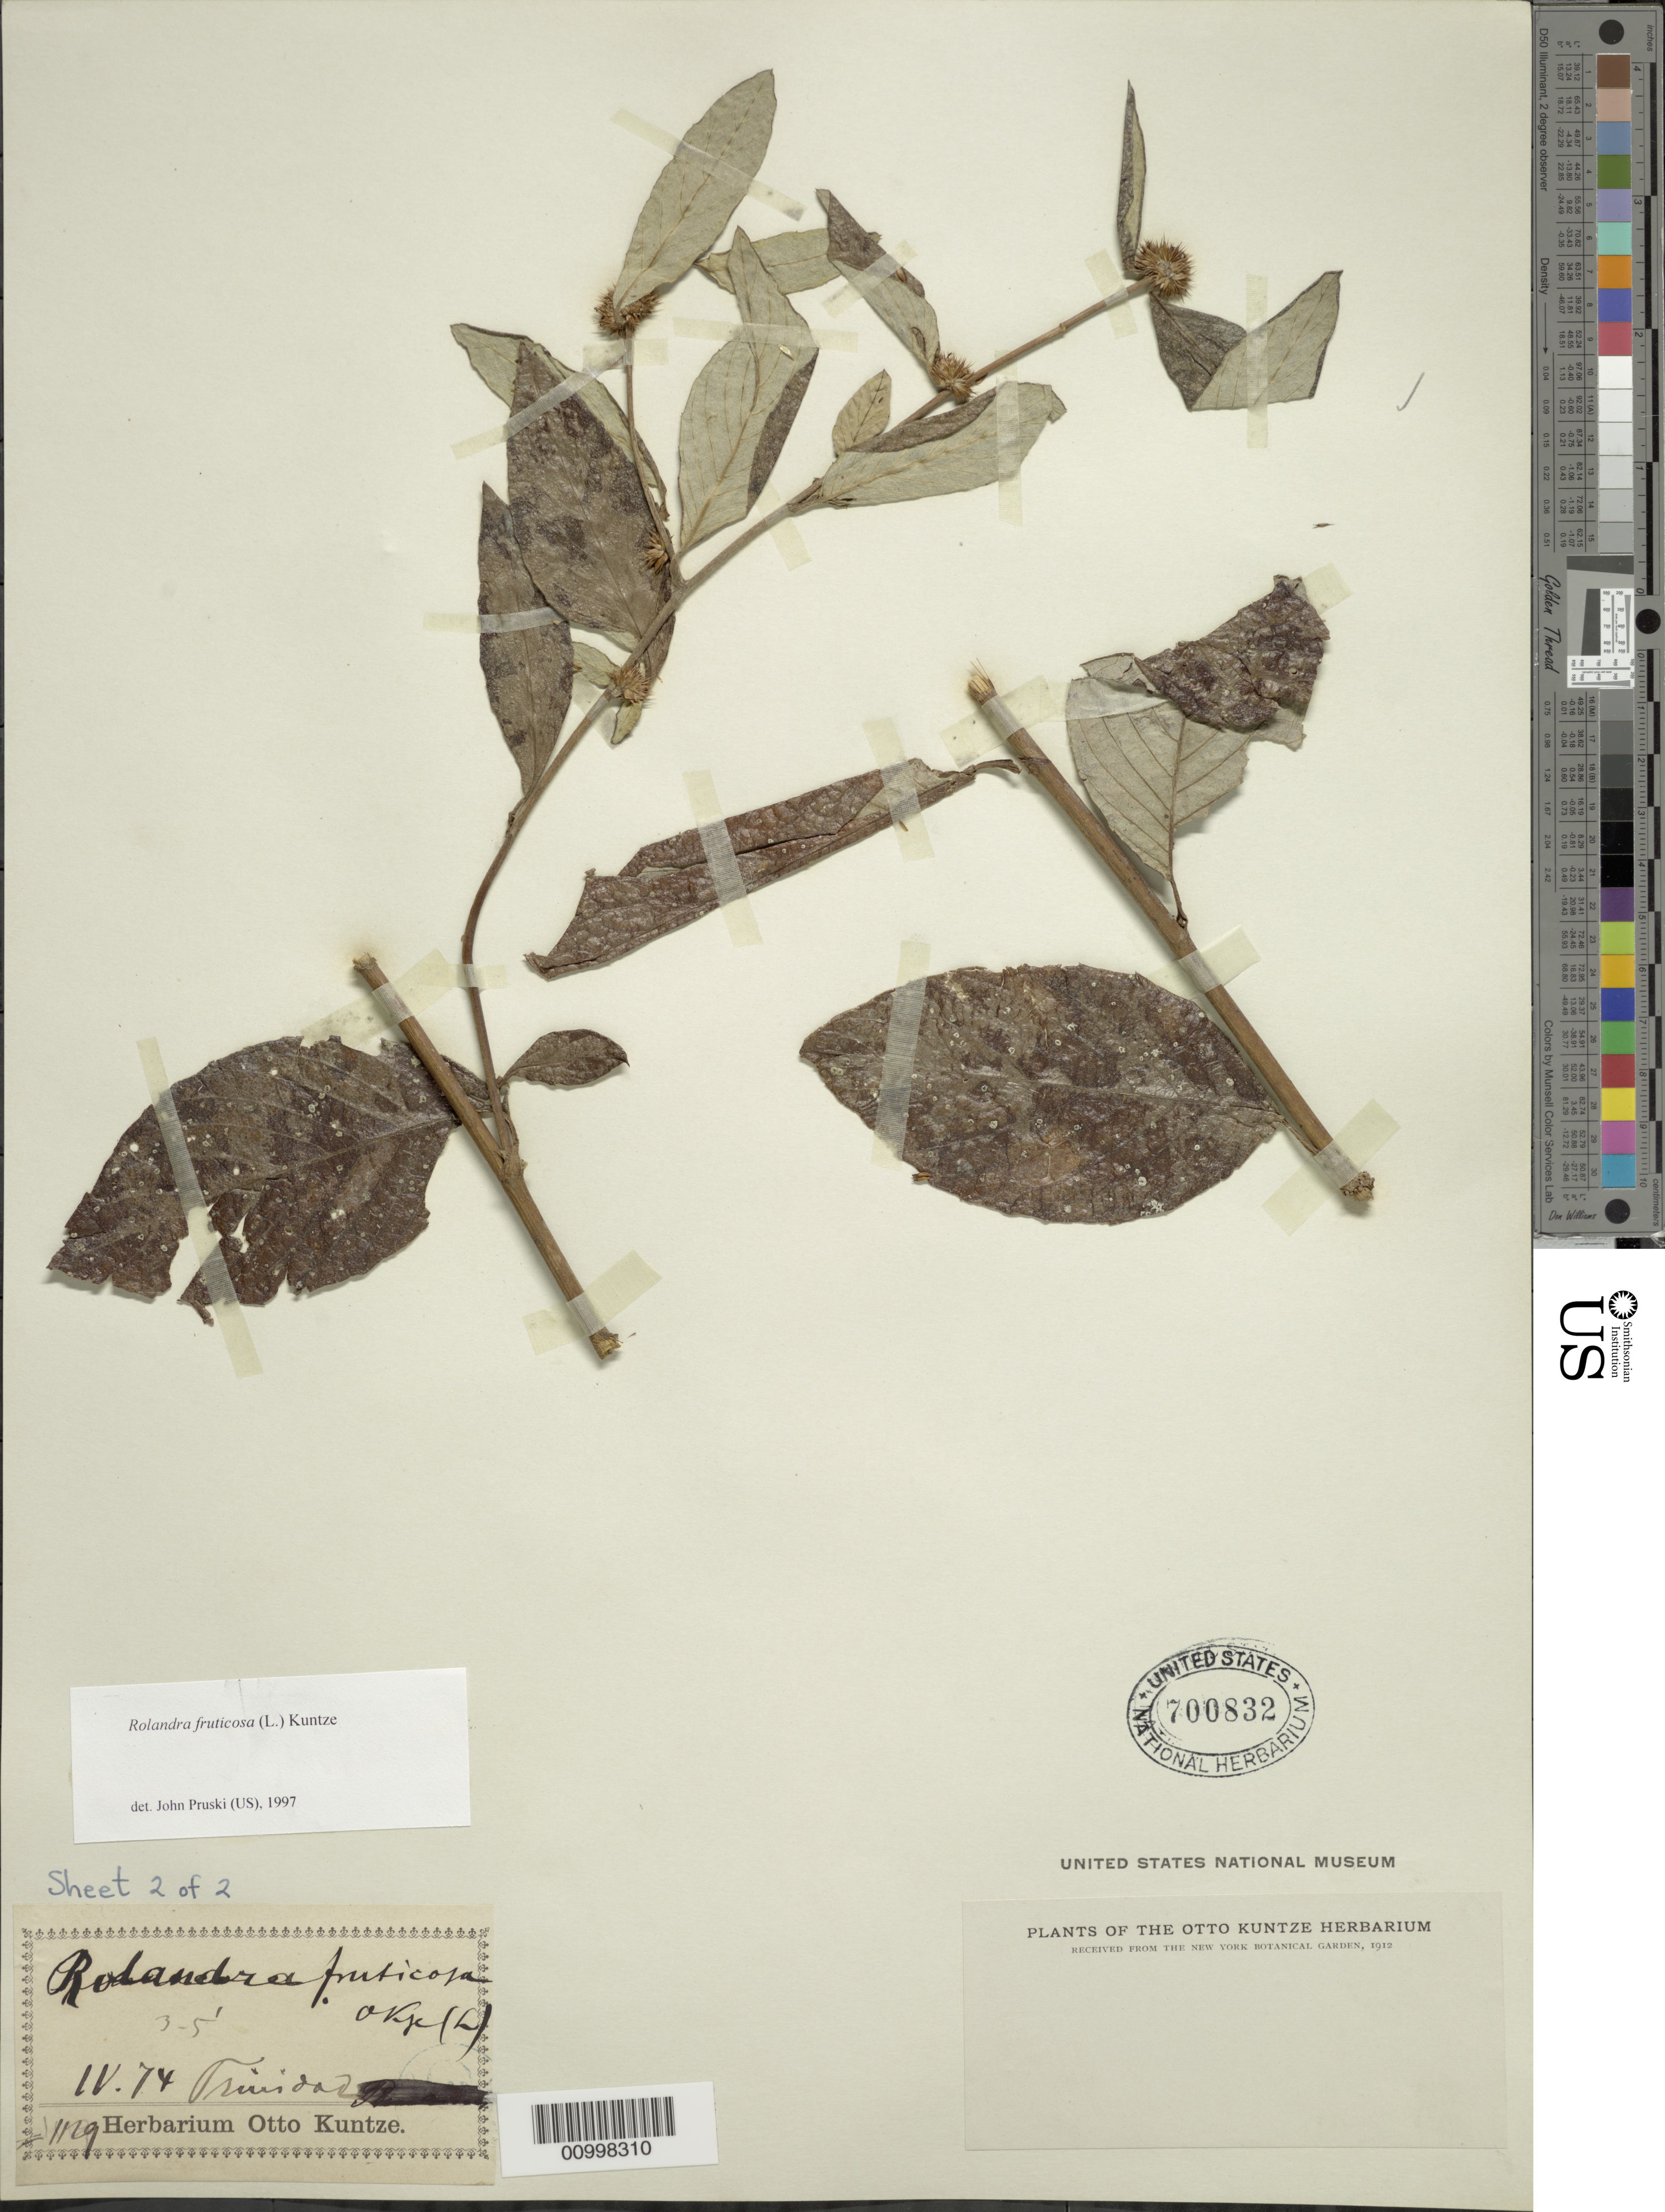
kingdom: Plantae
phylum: Tracheophyta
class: Magnoliopsida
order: Asterales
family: Asteraceae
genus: Rolandra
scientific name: Rolandra fruticosa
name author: (L.) Kuntze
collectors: C.E.O. Kuntze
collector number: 1129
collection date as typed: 01 Nov 1874 to 30 Nov 1874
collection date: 1874-11-01/1874-11-30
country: Trinidad and Tobago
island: Trinidad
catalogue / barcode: US 700832